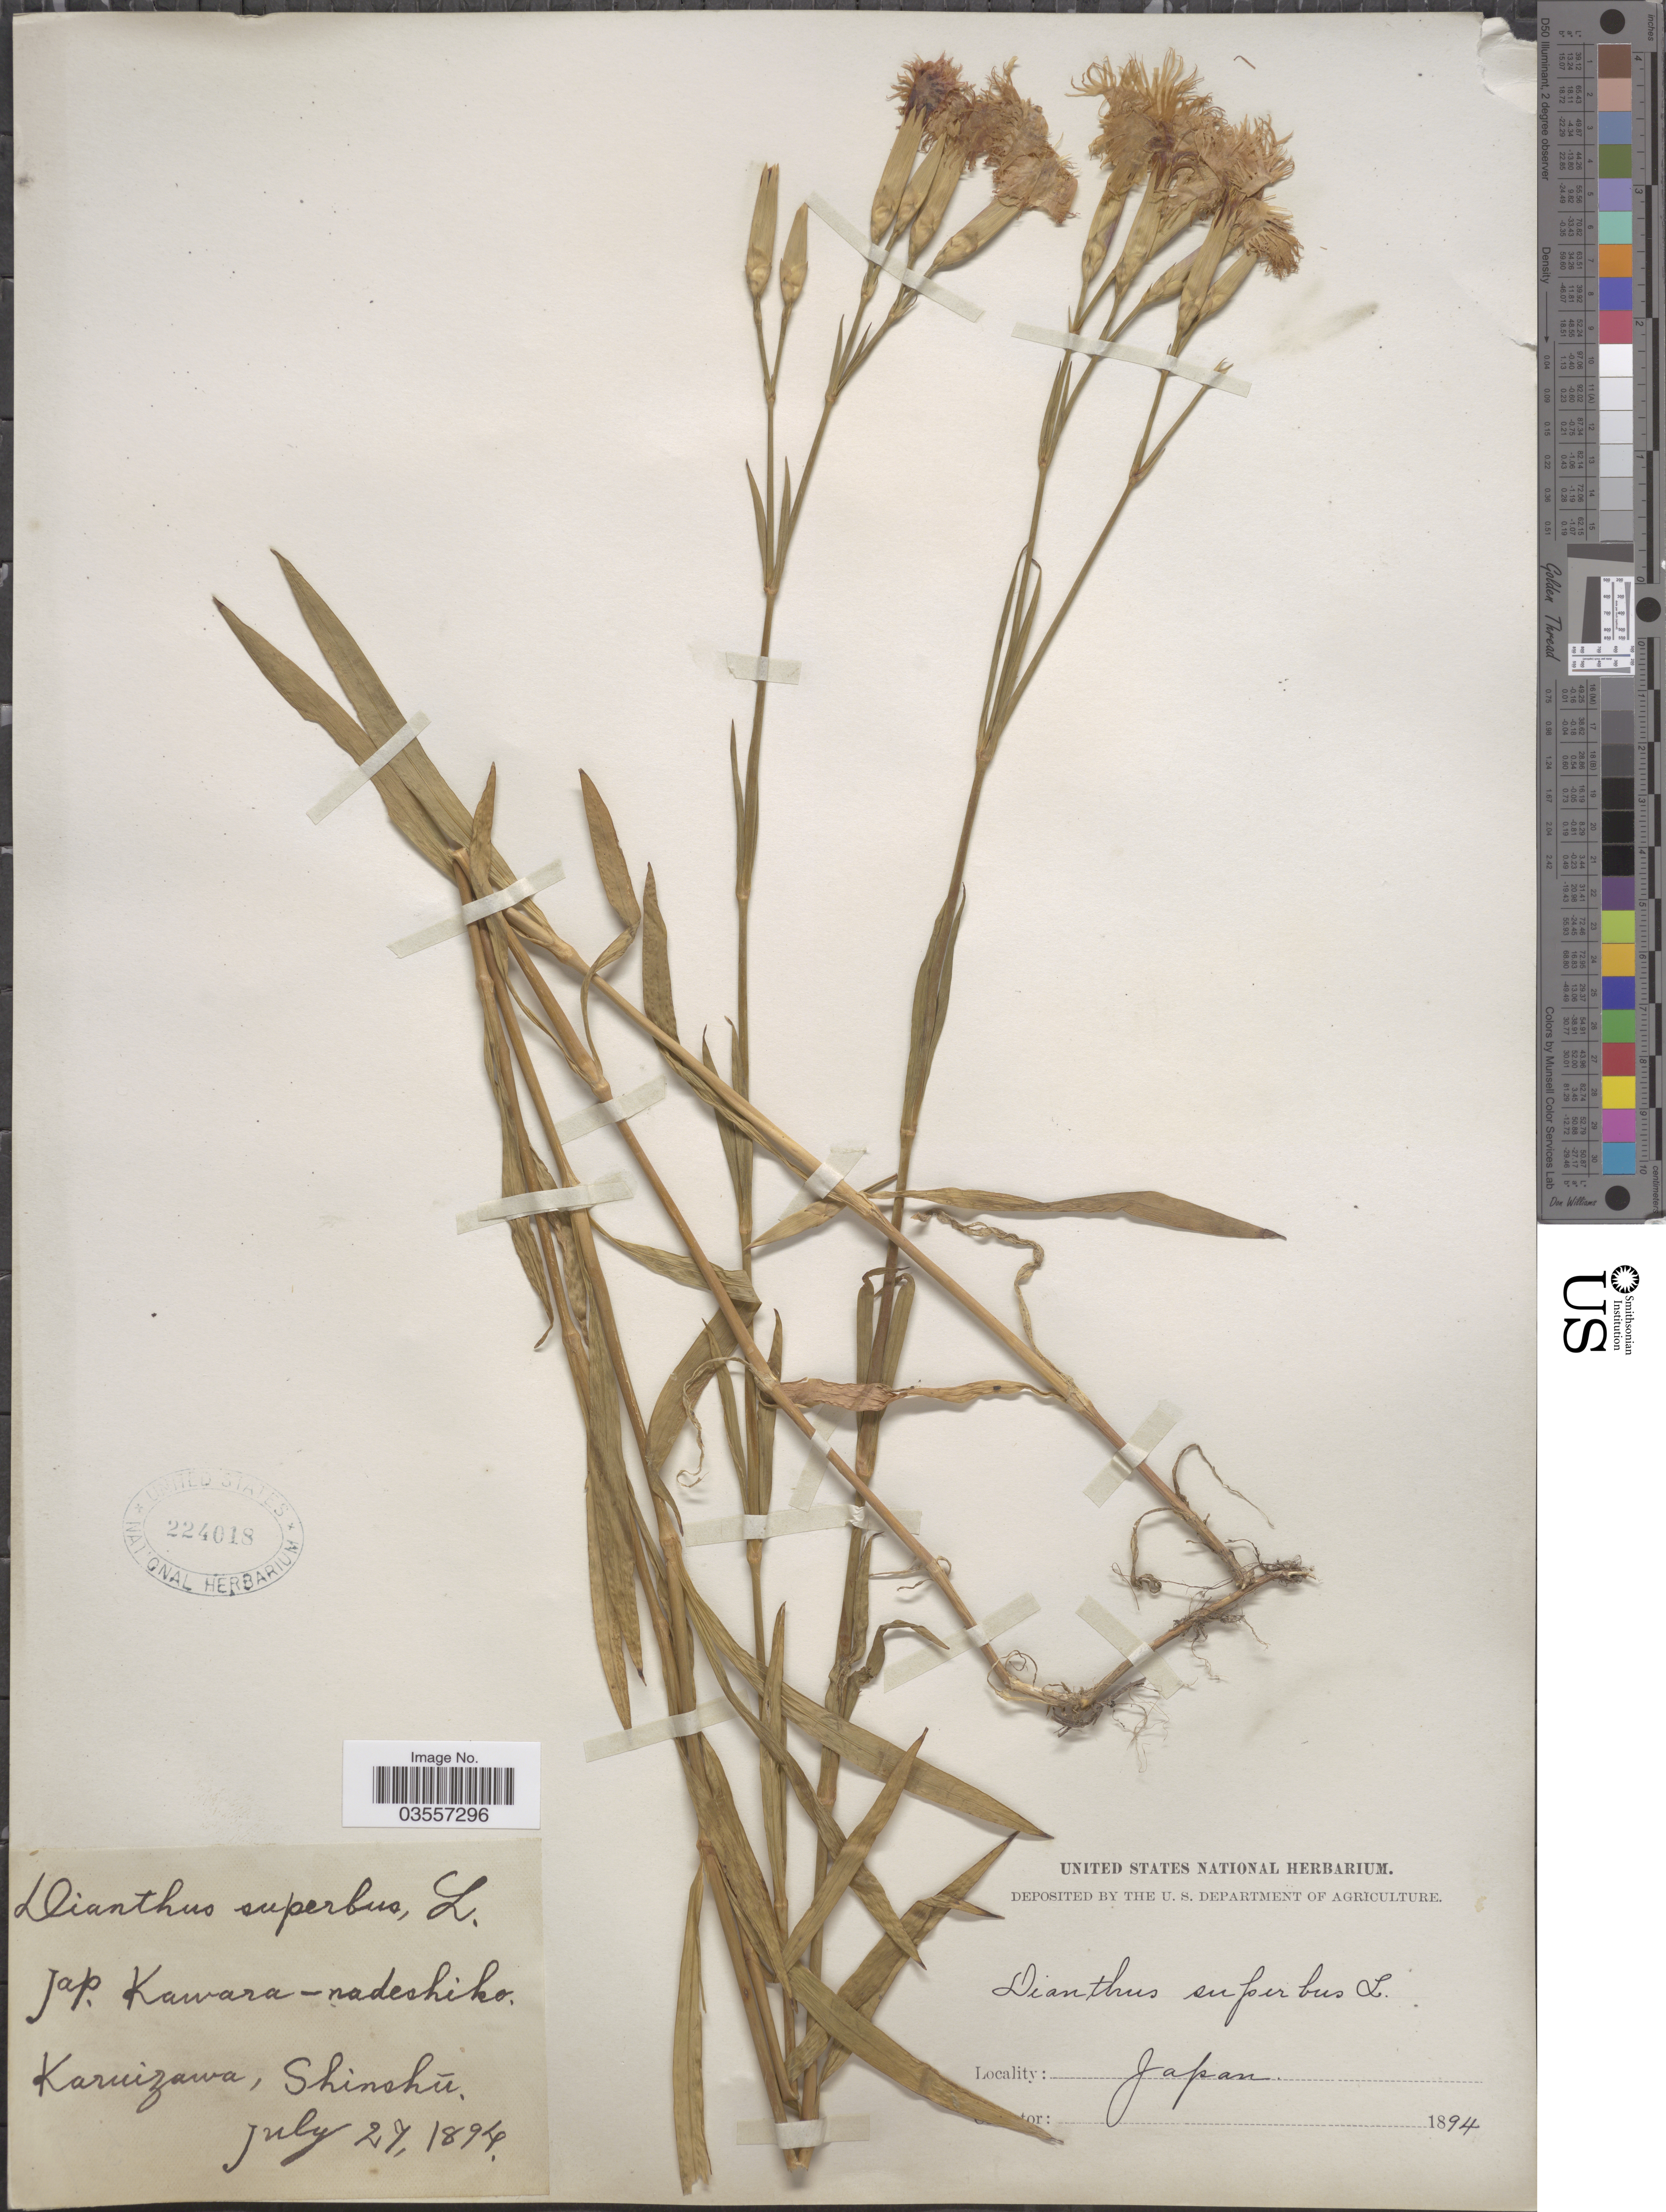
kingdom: Plantae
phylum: Tracheophyta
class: Magnoliopsida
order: Caryophyllales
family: Caryophyllaceae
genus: Dianthus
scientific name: Dianthus superbus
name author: L.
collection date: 1894-07-27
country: Japan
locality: Karuizawa, Shinshū.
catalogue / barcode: US 224018